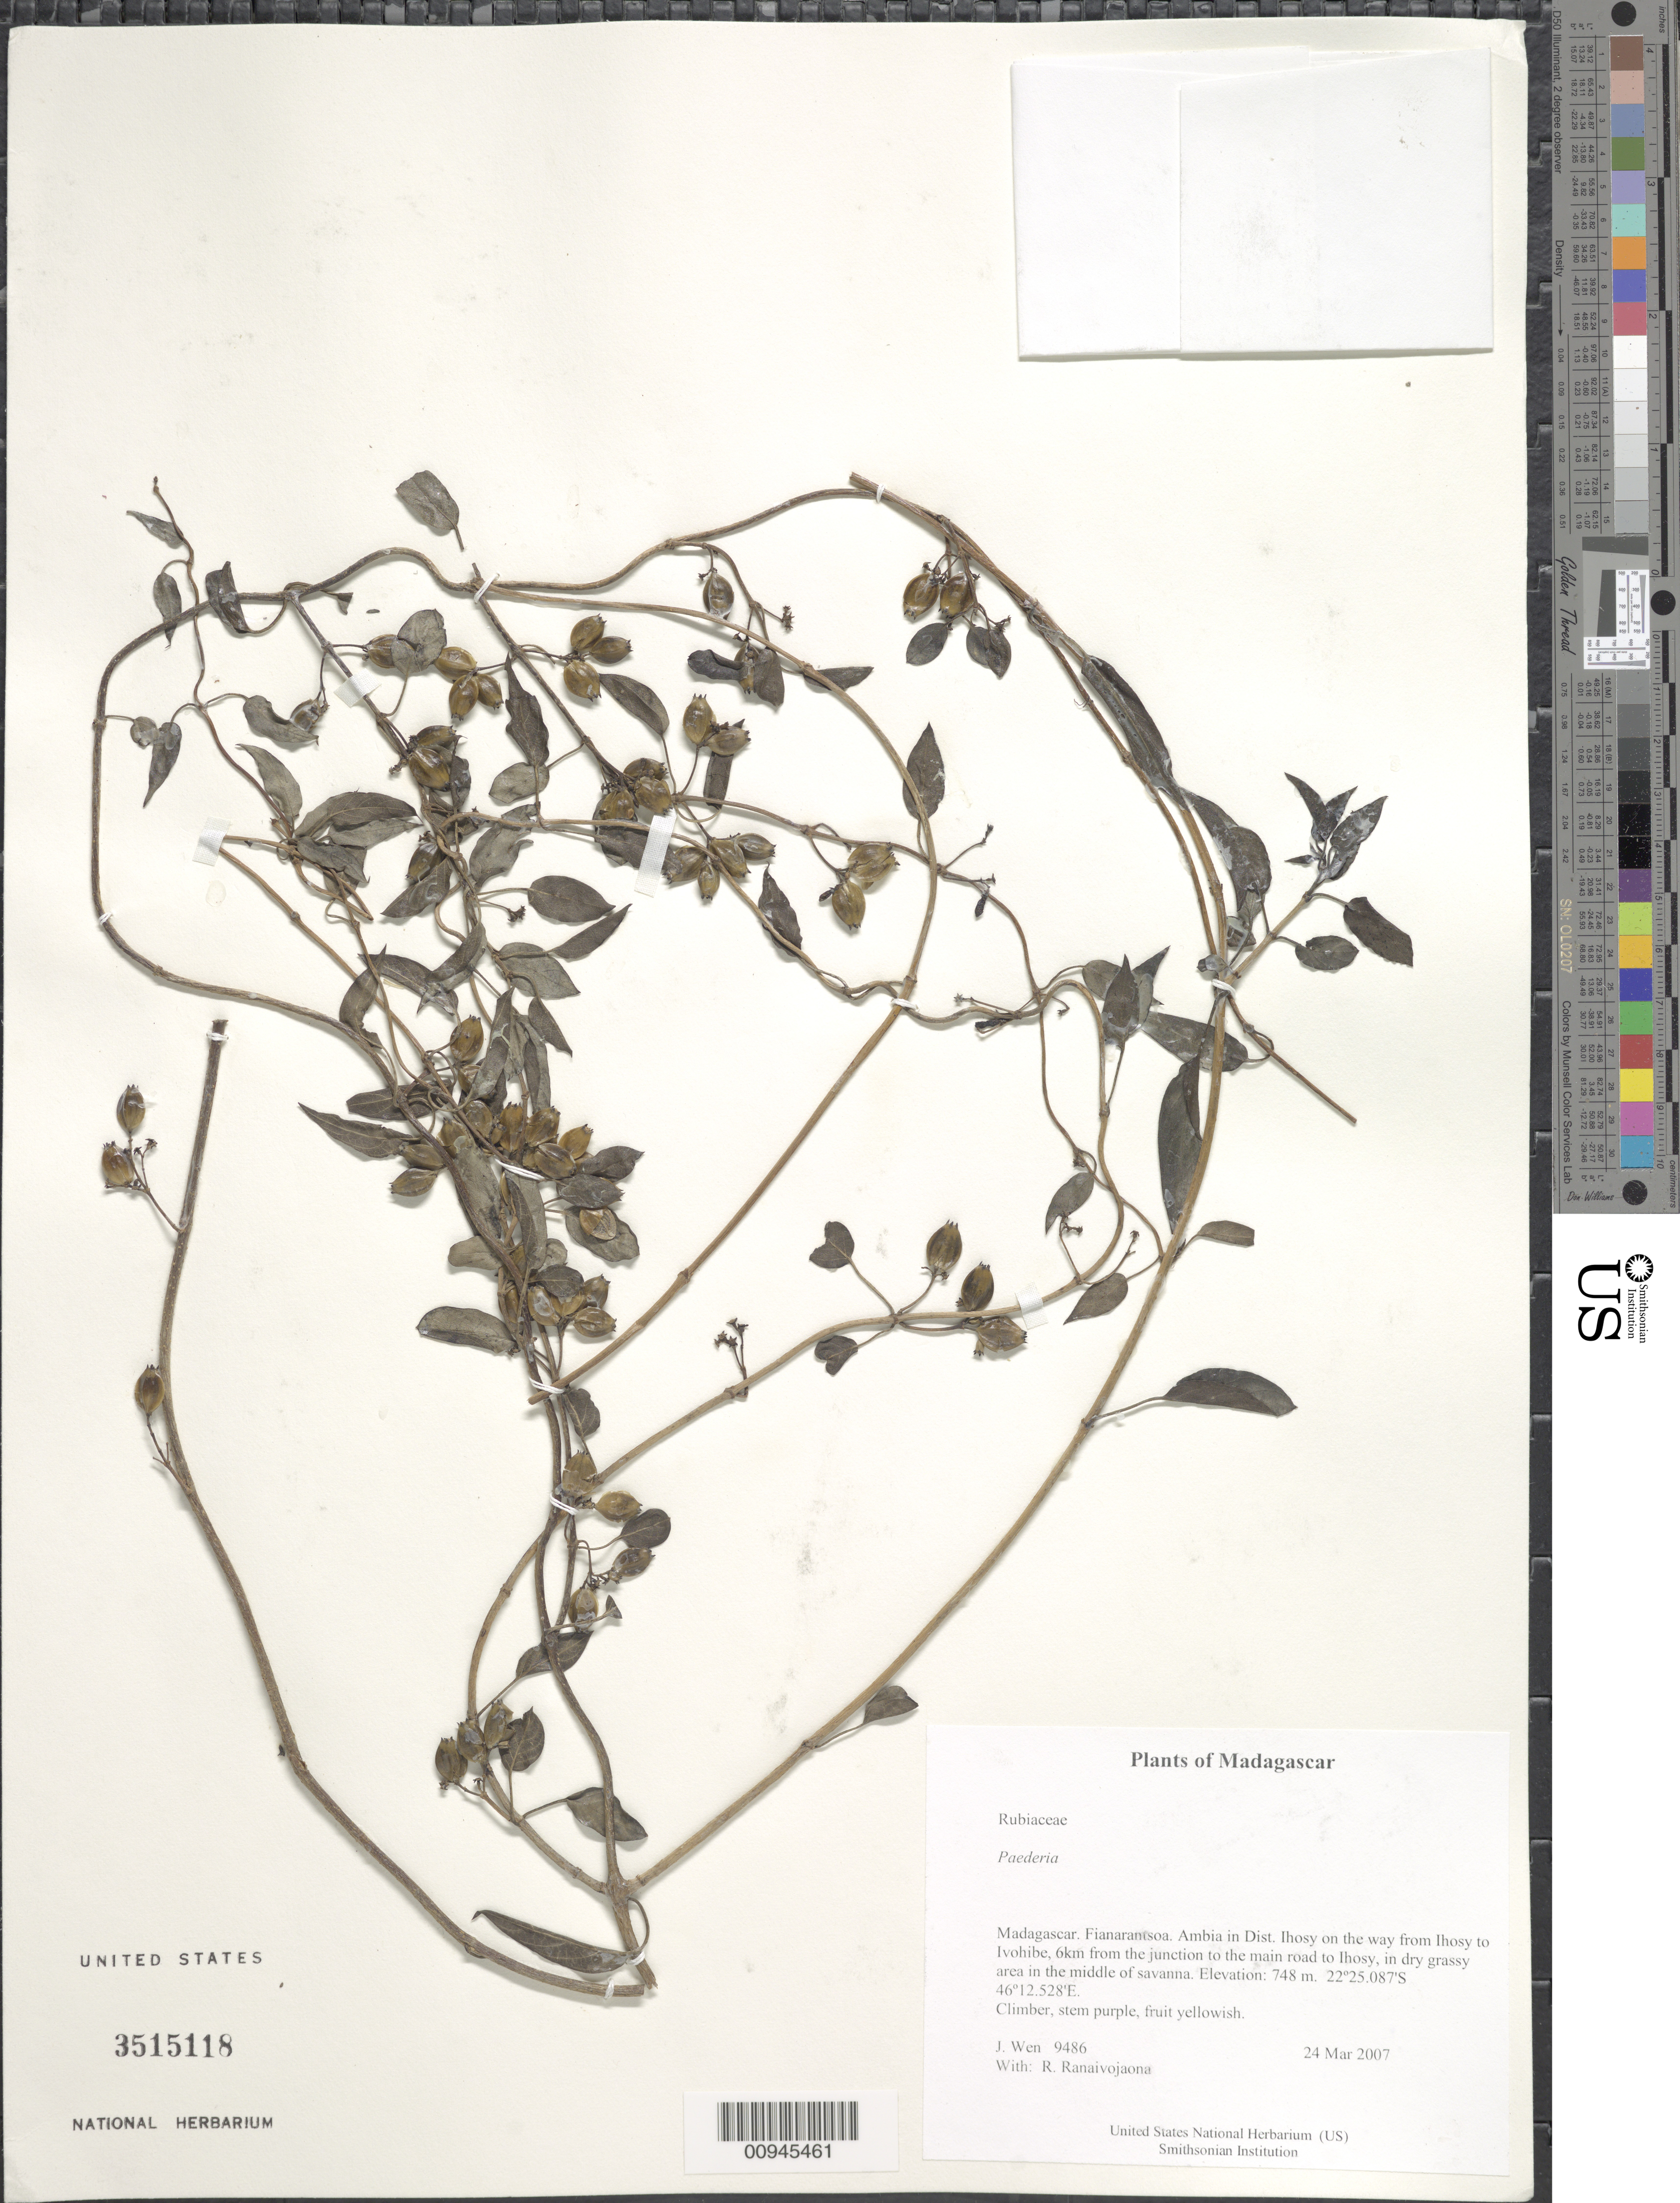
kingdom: Plantae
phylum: Tracheophyta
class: Magnoliopsida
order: Gentianales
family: Rubiaceae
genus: Paederia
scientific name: Paederia sp.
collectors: J. Wen & R. Ranaivojaona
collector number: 9486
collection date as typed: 24 Mar 2007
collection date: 2007-03-24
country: Madagascar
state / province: Ihorombe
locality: Ambia in Dist. Ihosy on the way from Ihosy to Ivohibe, 6km from the junction to the main road to Ihosy, in dry grassy area in the middle of savanna.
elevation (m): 748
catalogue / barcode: US 3515118